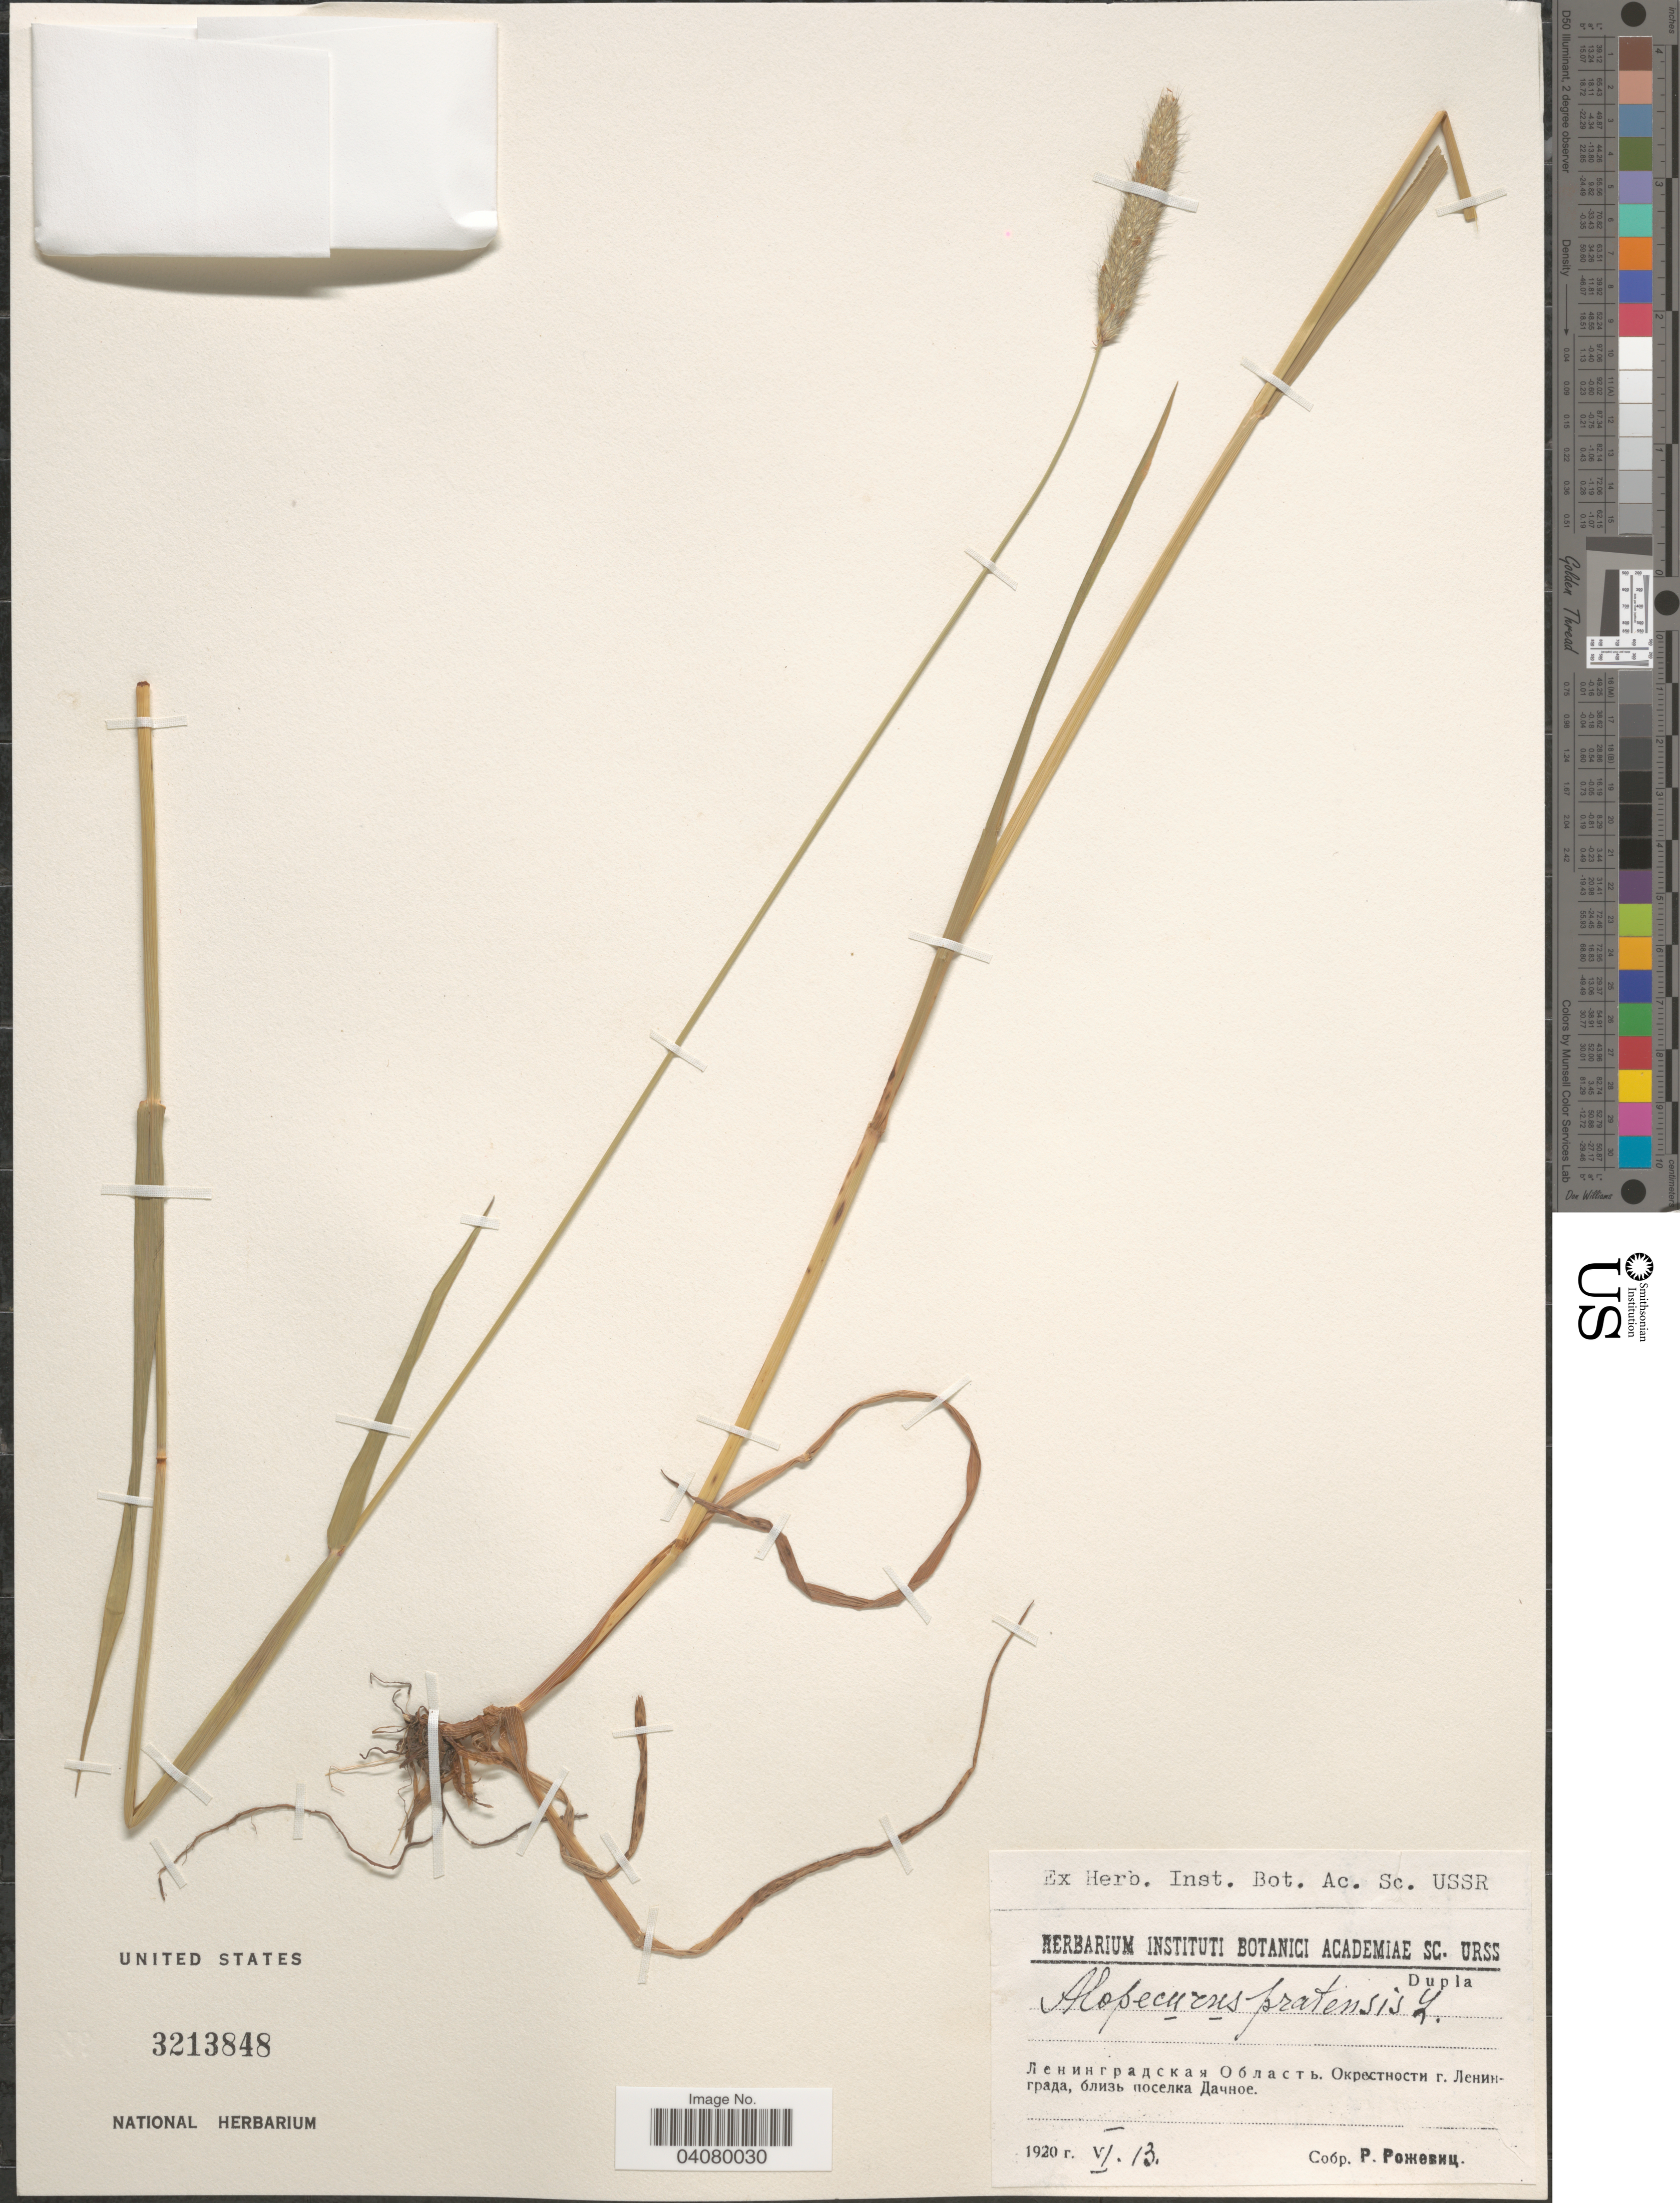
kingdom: Plantae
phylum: Tracheophyta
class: Liliopsida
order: Poales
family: Poaceae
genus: Alopecurus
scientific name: Alopecurus pratensis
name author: L.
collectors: R. Rozhevits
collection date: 1920-06-13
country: Russian Federation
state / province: Leningrad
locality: Near village Dachnoye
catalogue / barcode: US 3213848